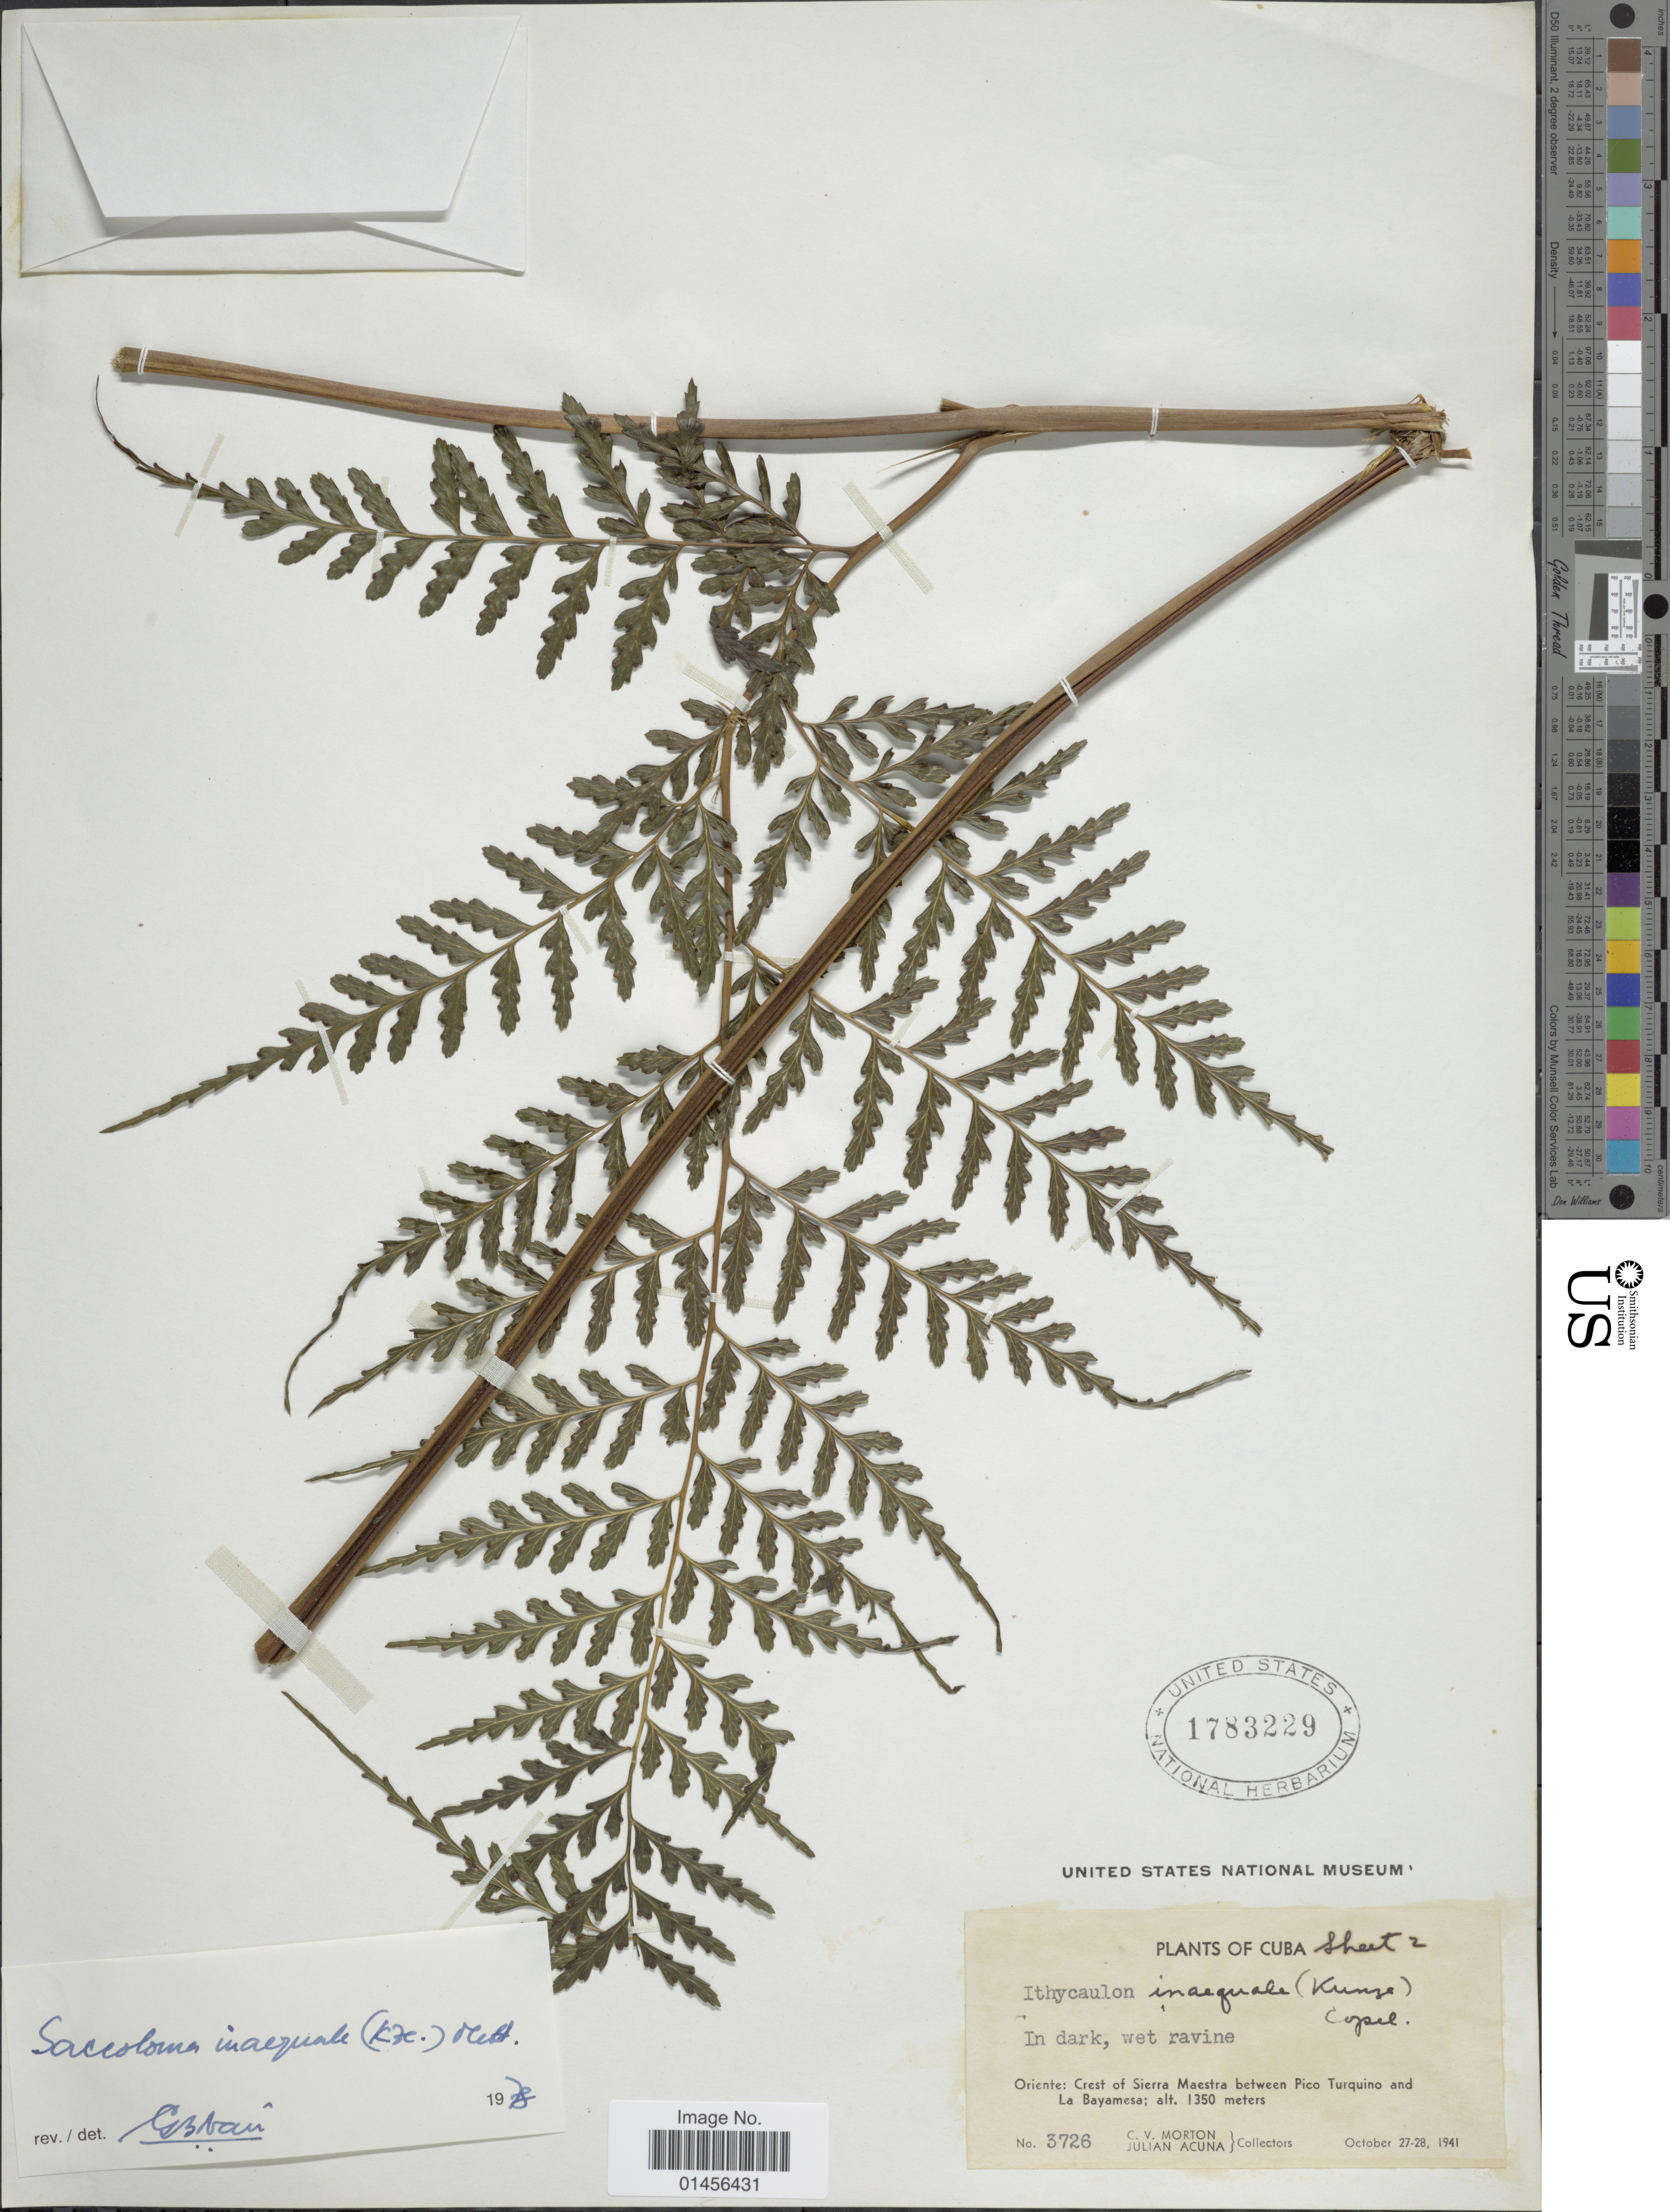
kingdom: Plantae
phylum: Tracheophyta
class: Polypodiopsida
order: Polypodiales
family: Saccolomataceae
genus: Saccoloma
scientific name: Saccoloma inaequale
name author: (Kunze) Mett.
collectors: C. V. Morton & J. B. Acuña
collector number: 3726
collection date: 1941-10-27/1941-10-28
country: Cuba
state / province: Oriente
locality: Crest of Sierra Maestra between Pico Turquino and La Bayamesa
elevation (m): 1350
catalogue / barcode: US 1783229